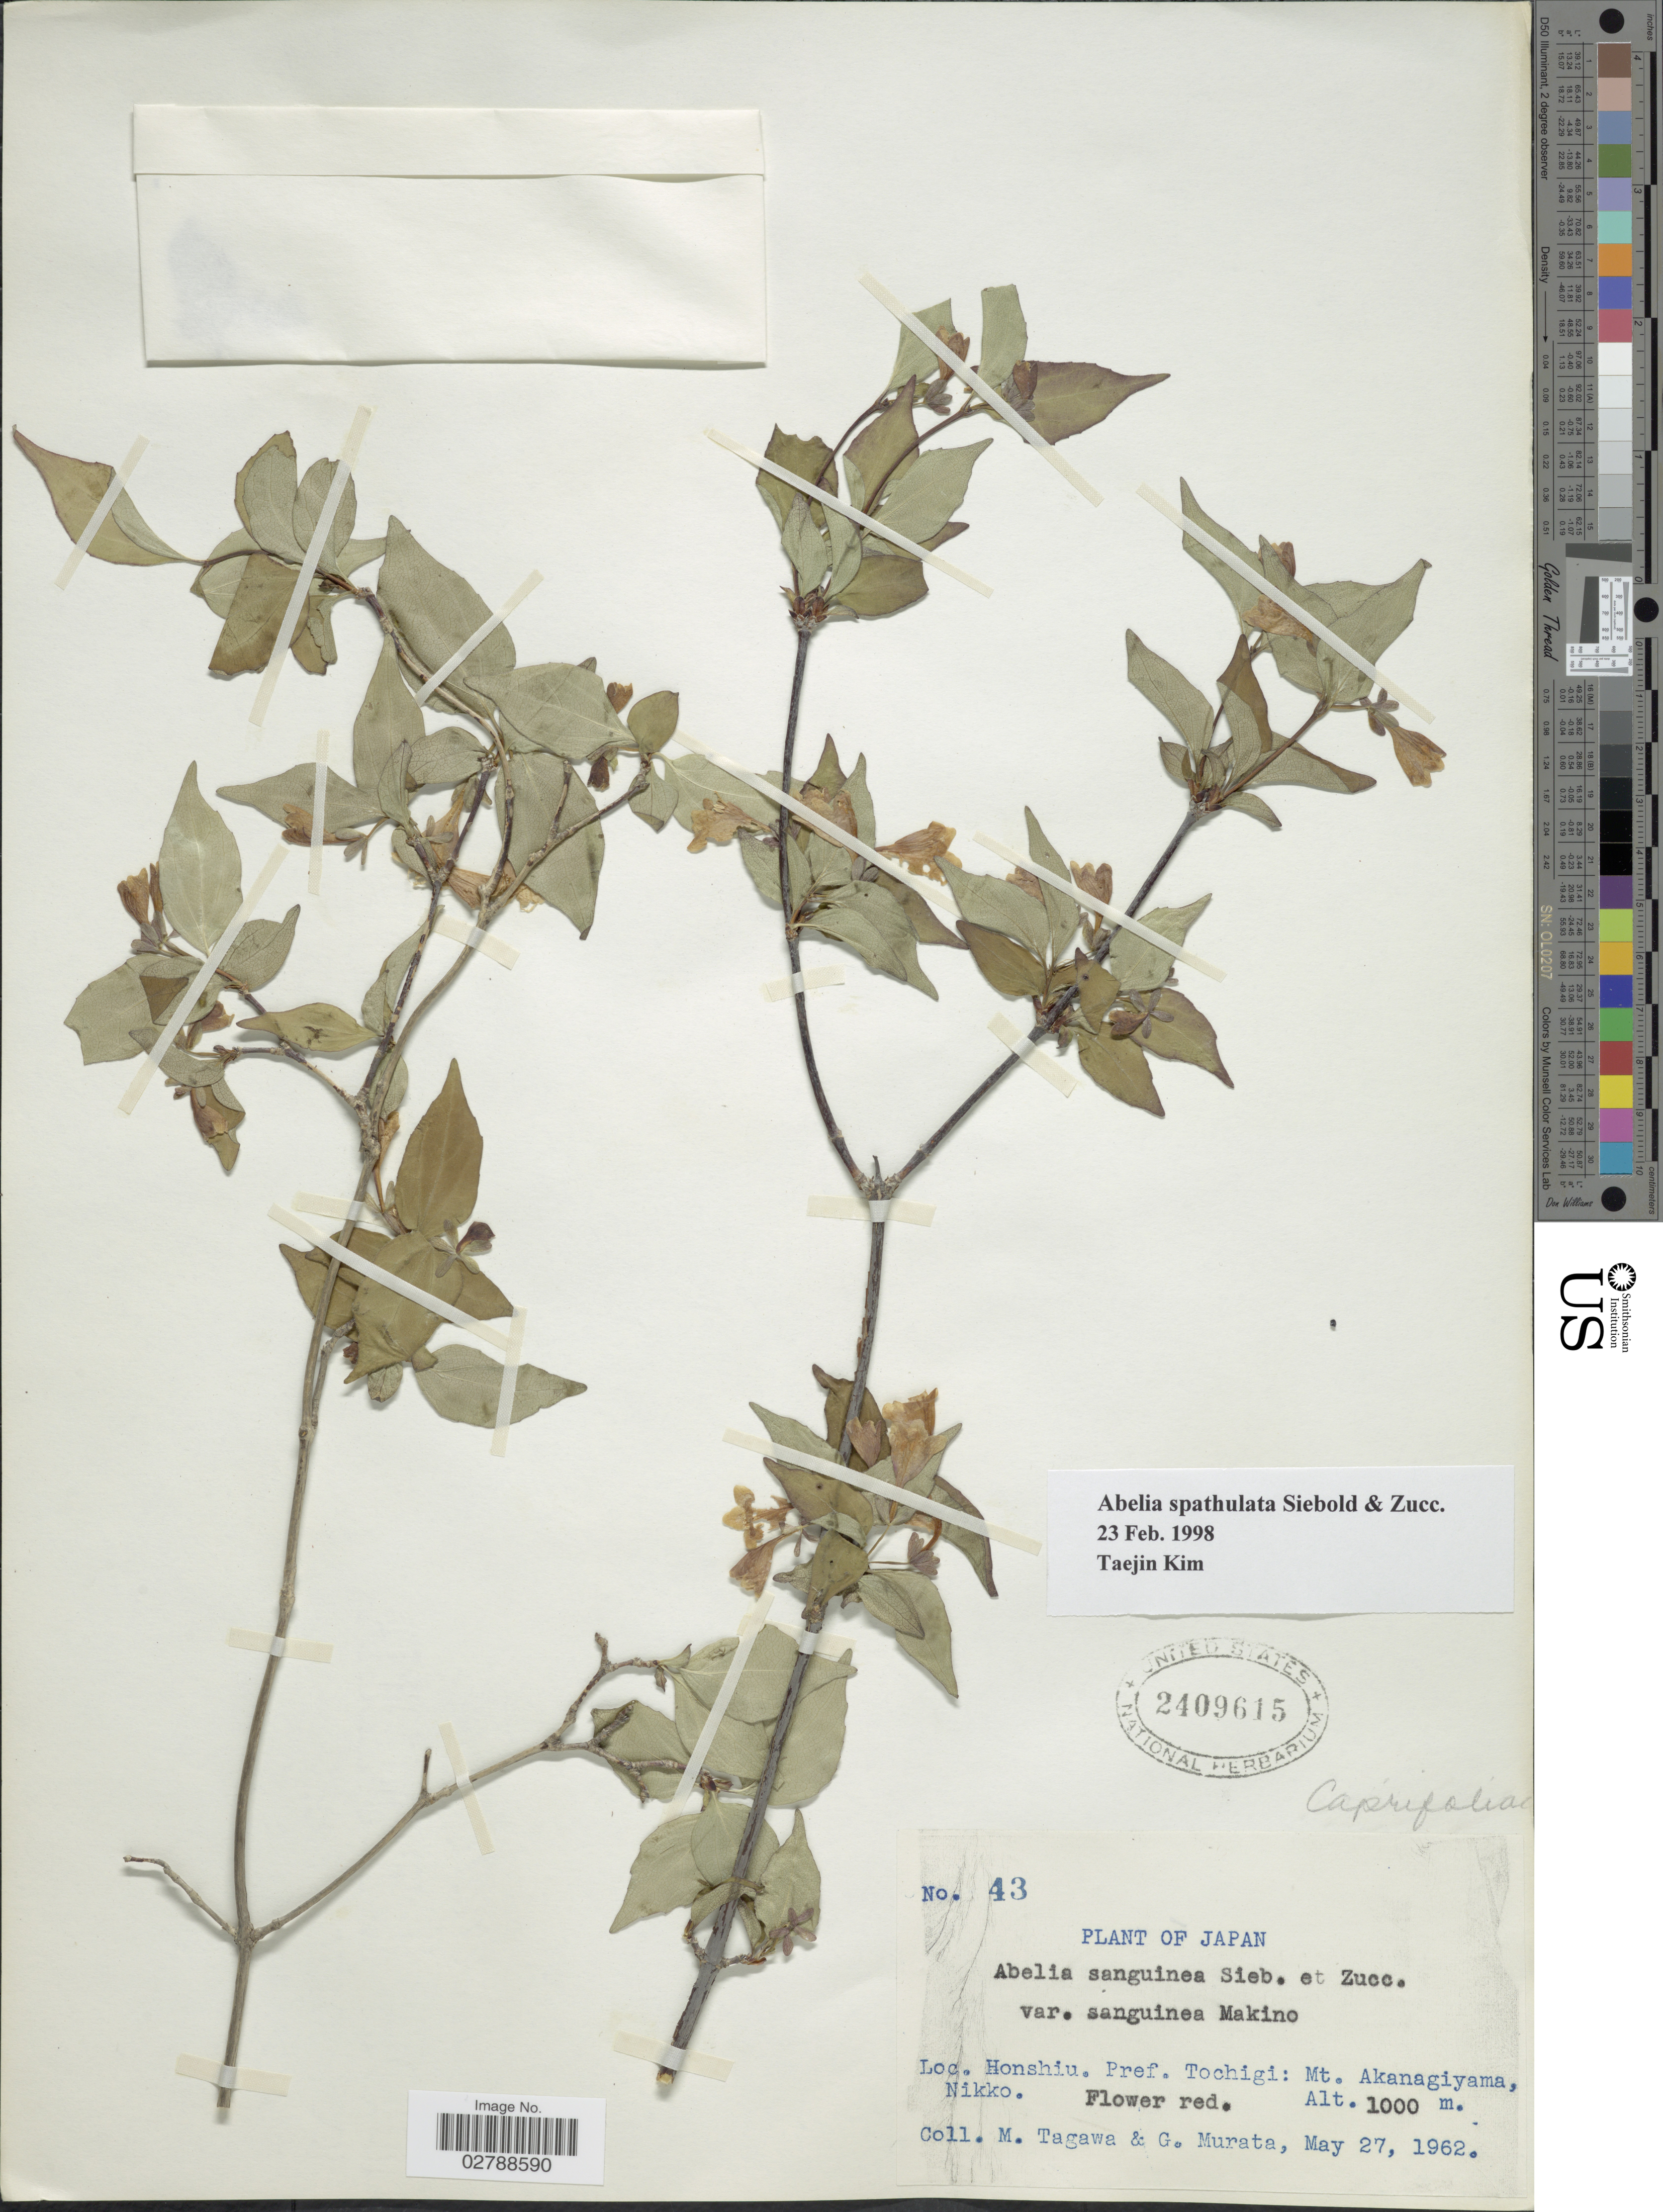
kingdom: Plantae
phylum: Tracheophyta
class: Magnoliopsida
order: Dipsacales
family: Caprifoliaceae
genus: Abelia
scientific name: Abelia spathulata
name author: Siebold & Zucc.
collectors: M. Tagawa & G. Murata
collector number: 43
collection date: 1962-05-27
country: Japan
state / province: Totigi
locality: Honshiu. Pref. Tochigi: Mt. Akanagiyama, Nikko.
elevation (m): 1000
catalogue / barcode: US 2409615